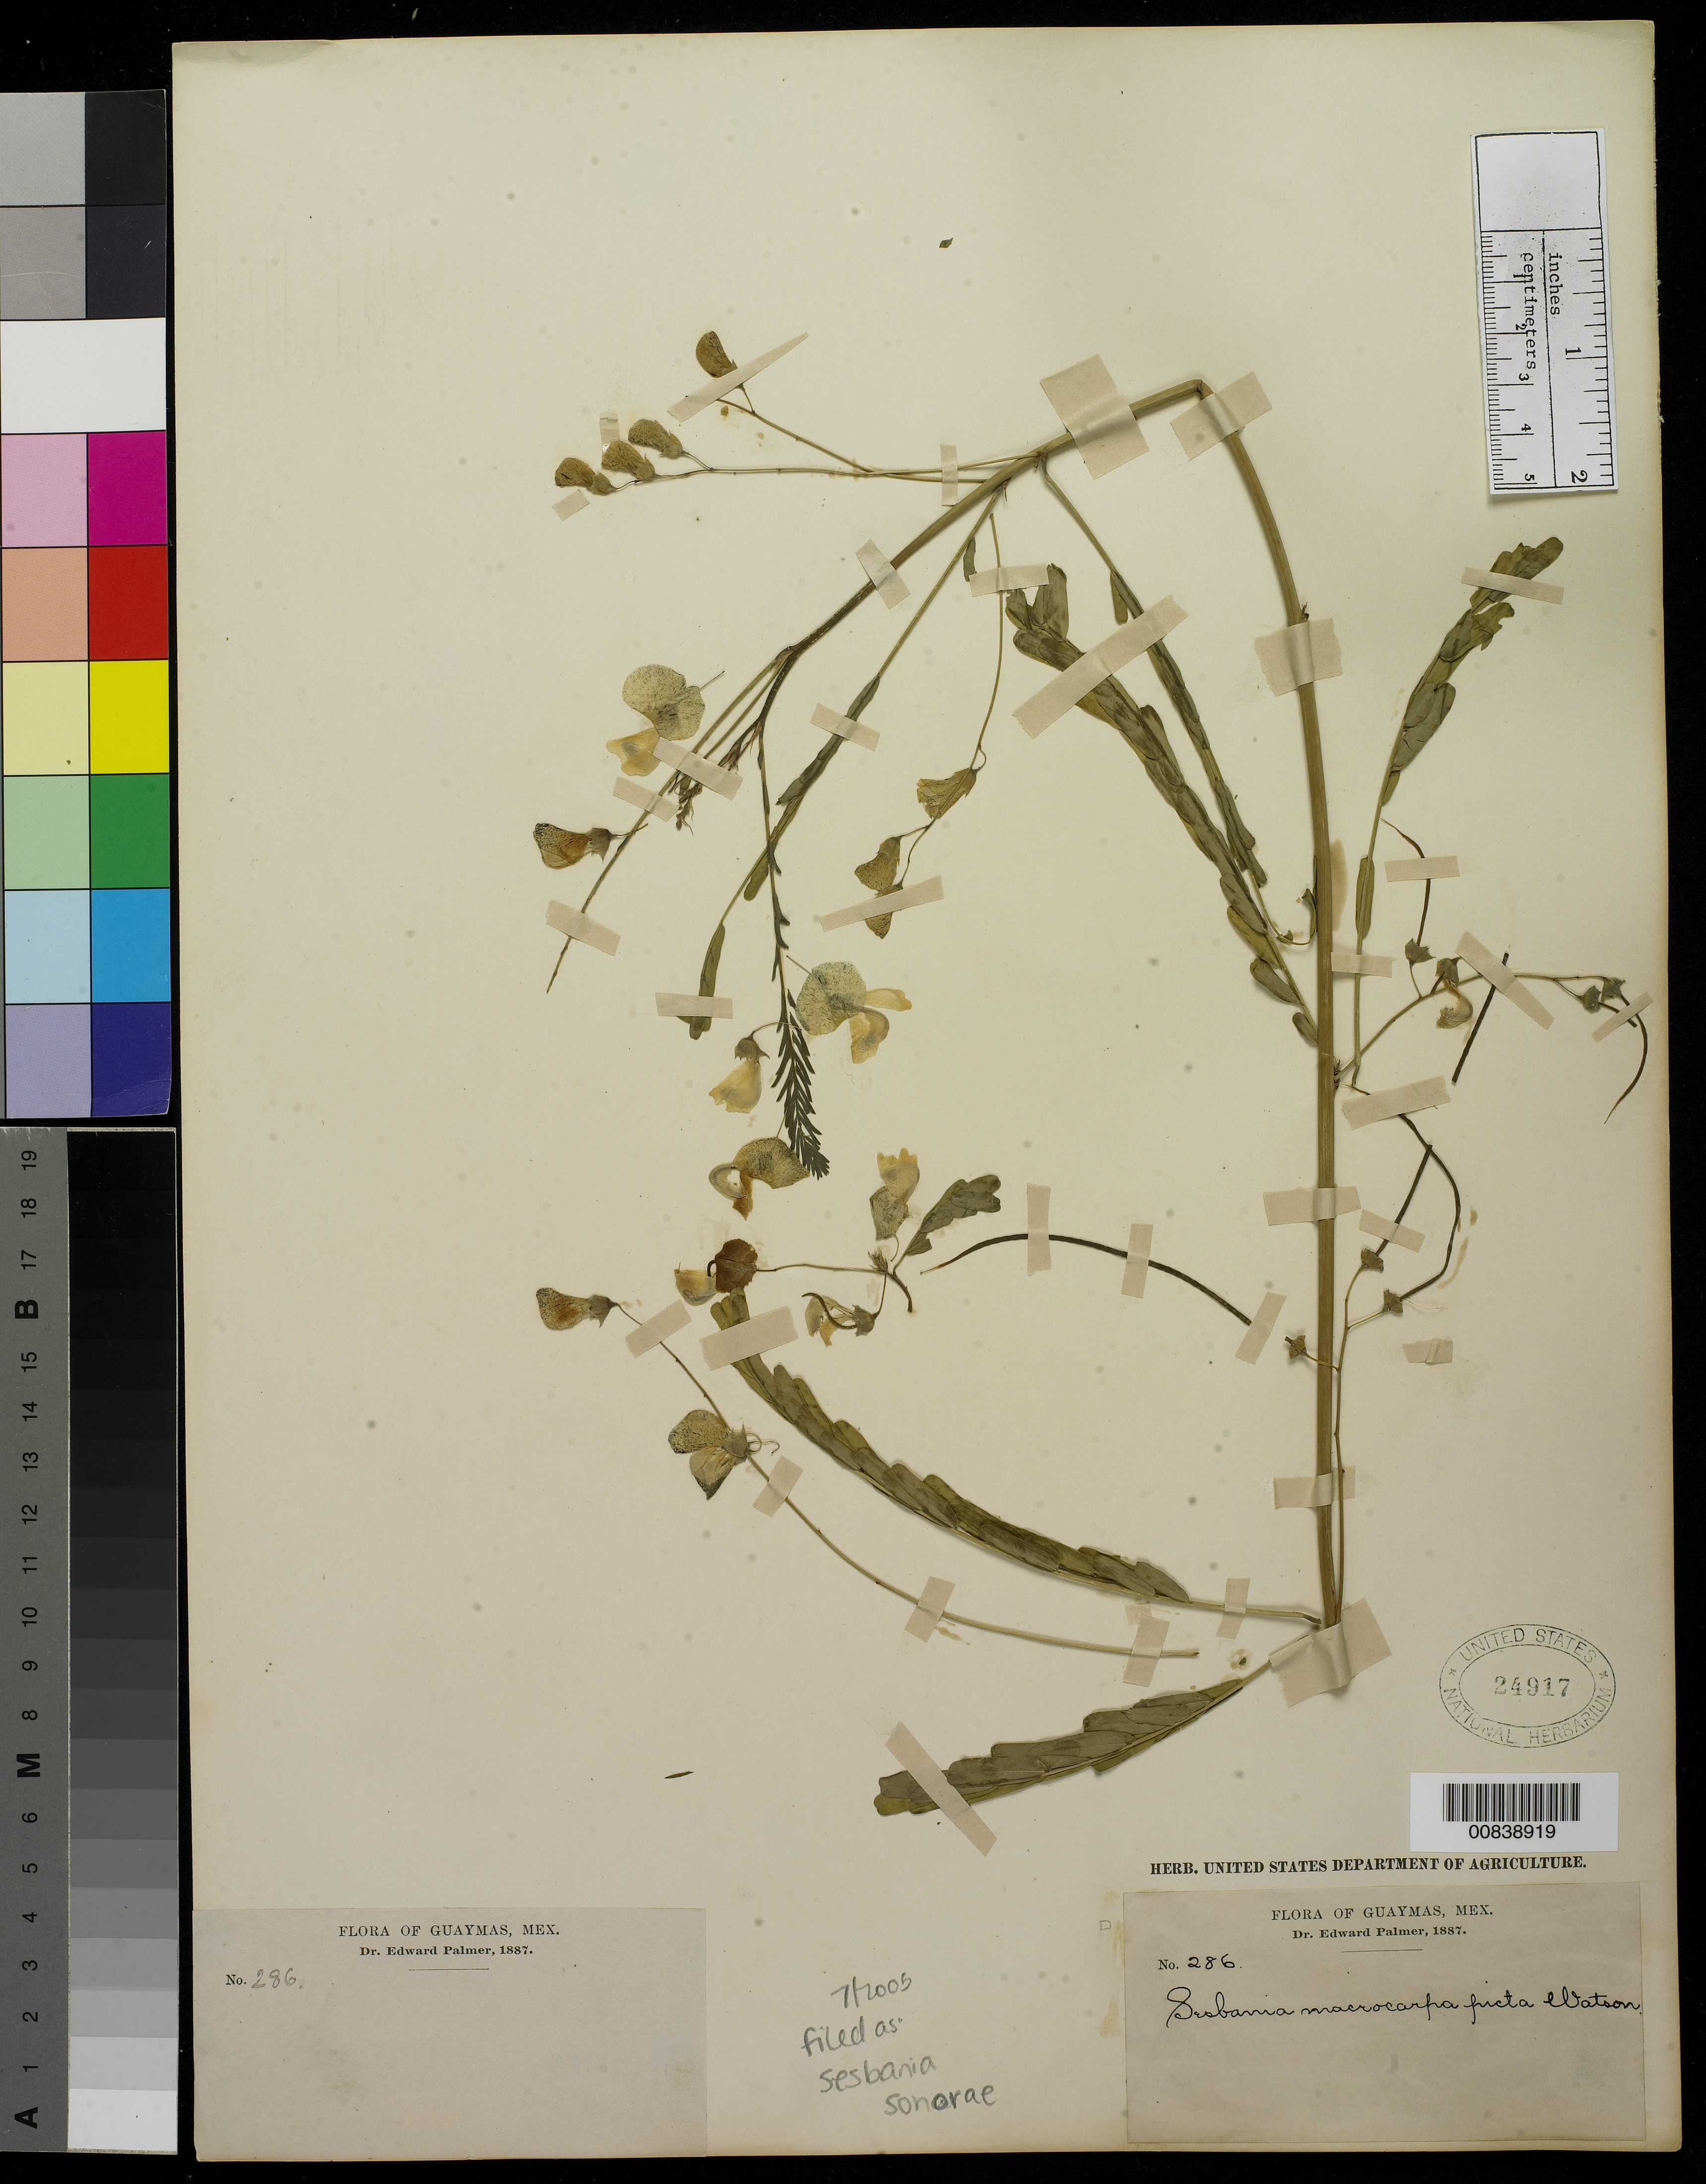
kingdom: Plantae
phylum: Tracheophyta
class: Magnoliopsida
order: Fabales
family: Fabaceae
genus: Sesbania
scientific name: Sesbania macrocarpa var. picta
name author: S. Watson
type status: Isotype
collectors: E. Palmer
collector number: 286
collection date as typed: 1887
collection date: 1887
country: Mexico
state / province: Sonora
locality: Guaymas, Sonora.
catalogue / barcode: US 24917